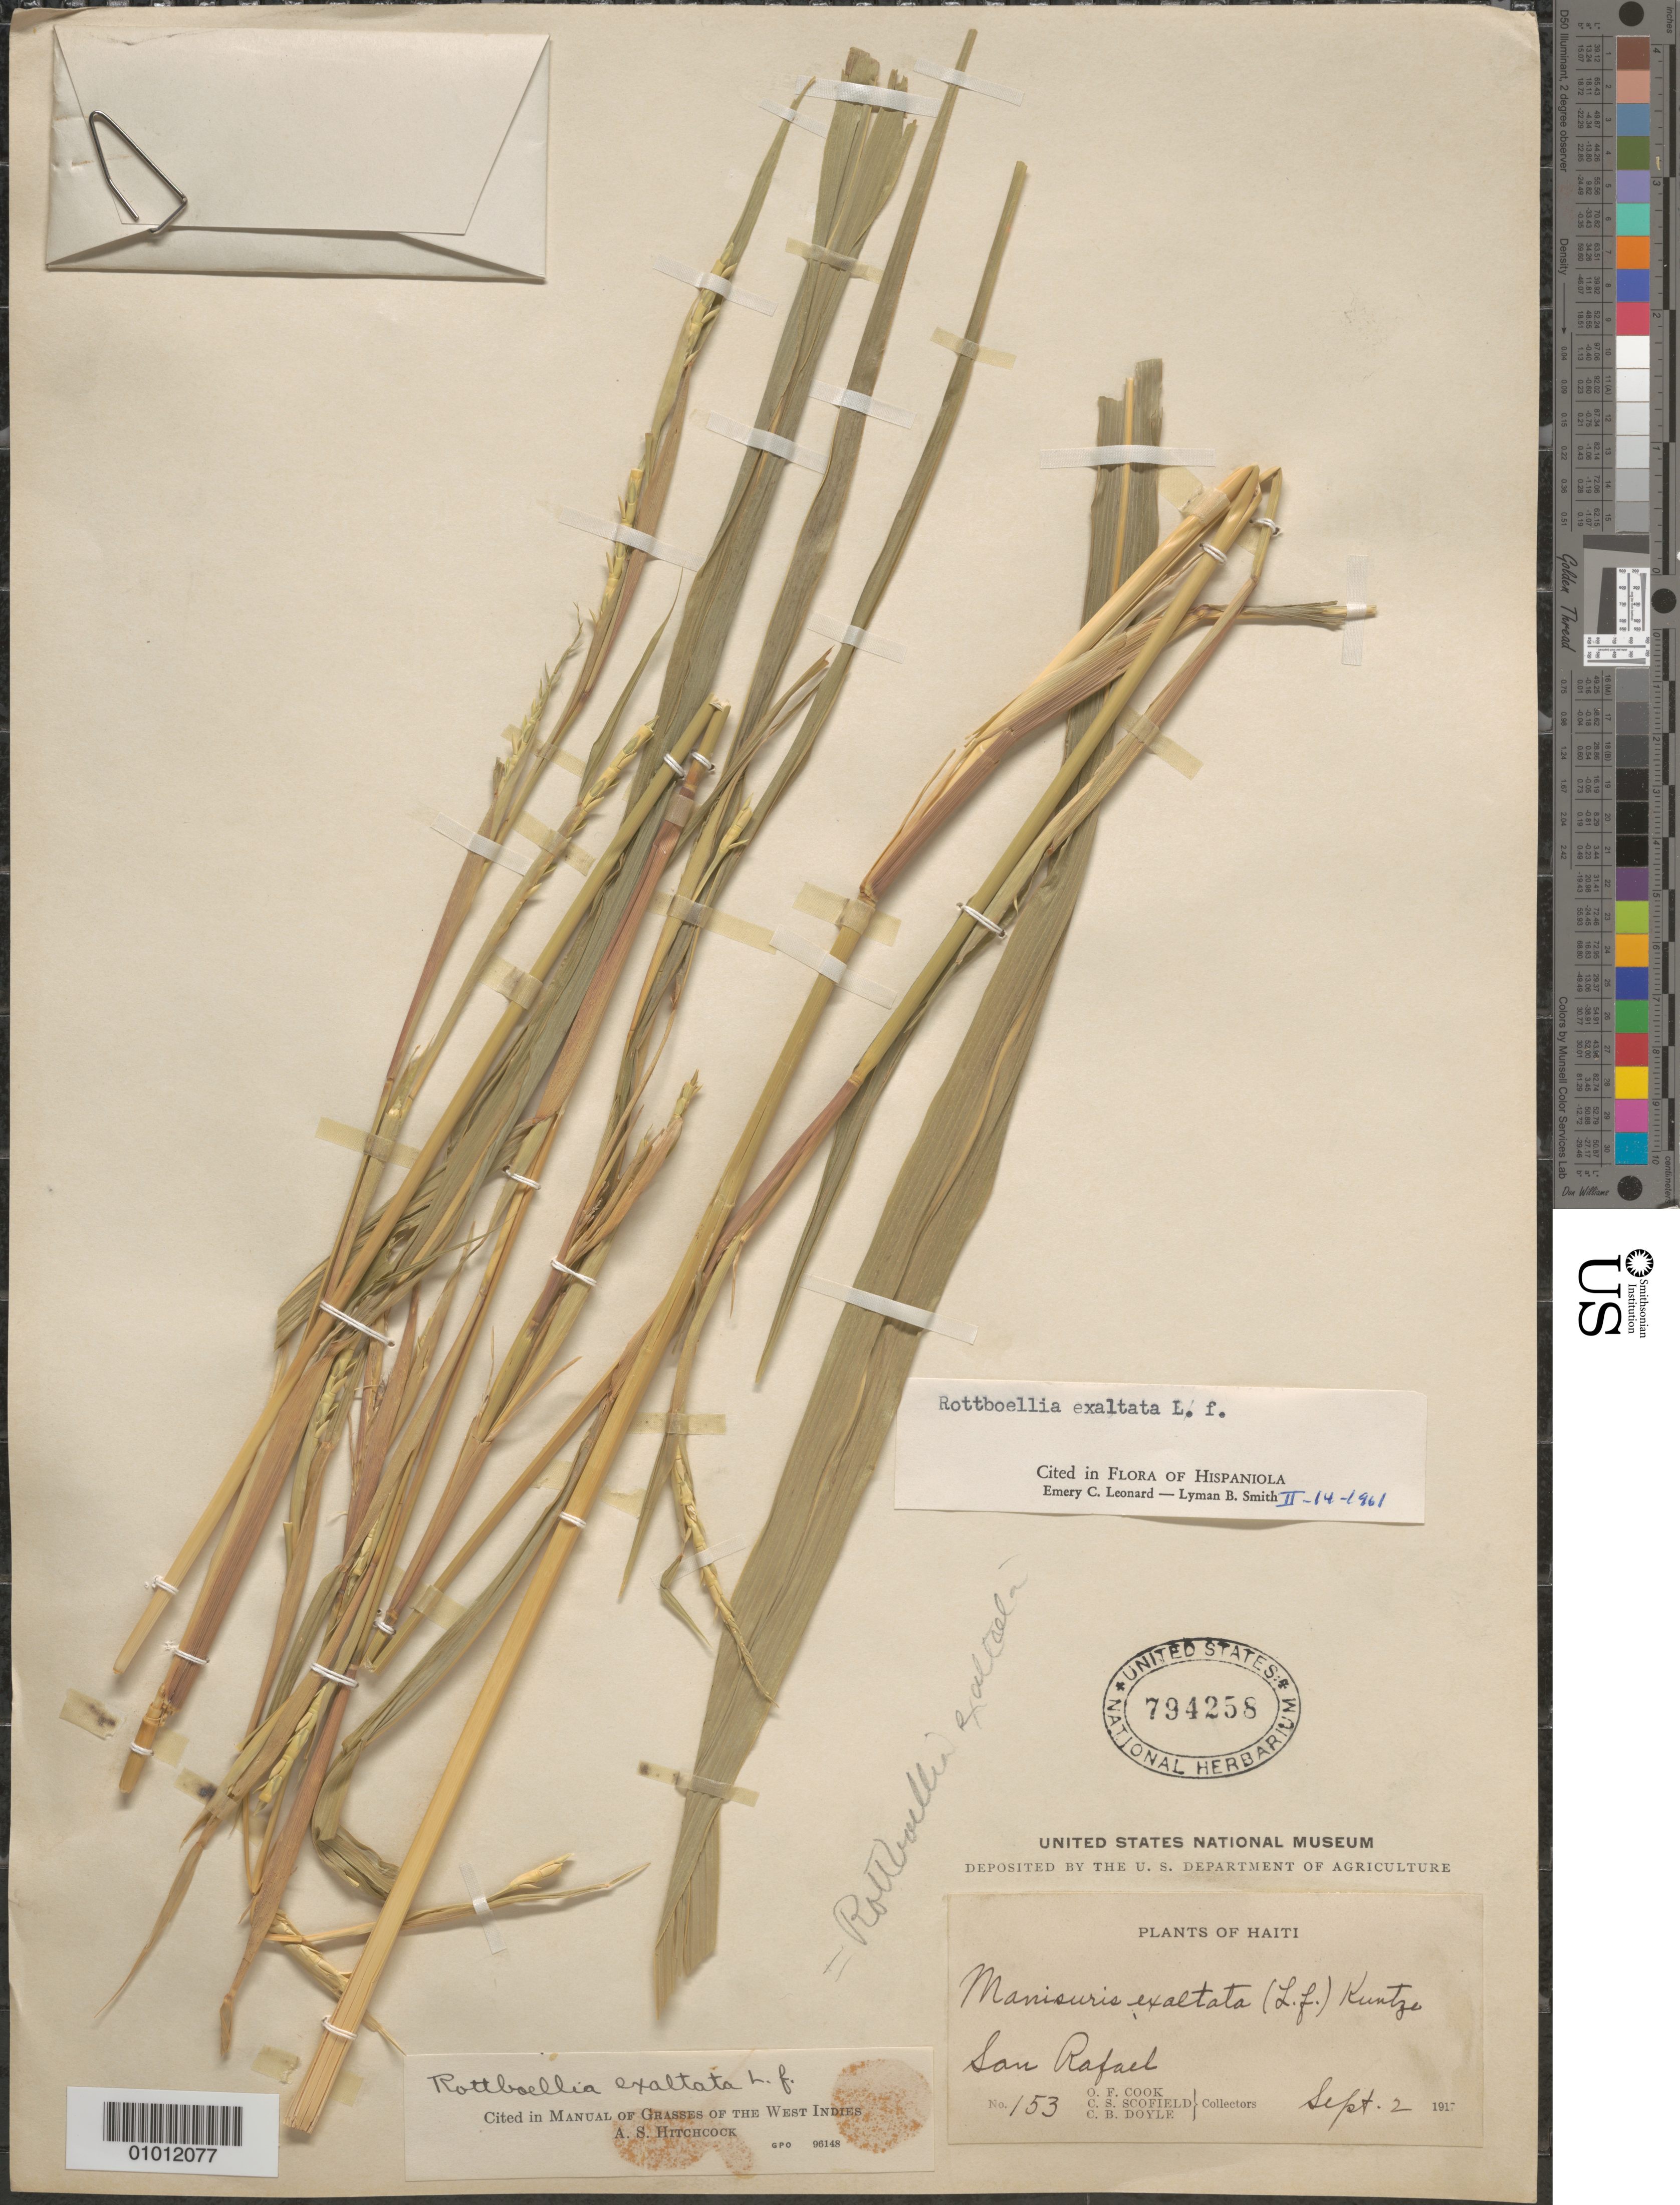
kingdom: Plantae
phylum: Tracheophyta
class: Liliopsida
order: Poales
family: Poaceae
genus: Rottboellia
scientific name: Rottboellia cochinchinensis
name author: (Lour.) Clayton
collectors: O. F. Cook, C. Scofield & C. Doyle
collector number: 153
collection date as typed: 02 Sep 1917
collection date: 1917-09-02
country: Haiti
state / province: Nord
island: Hispaniola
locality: san Rafael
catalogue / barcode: US 794258